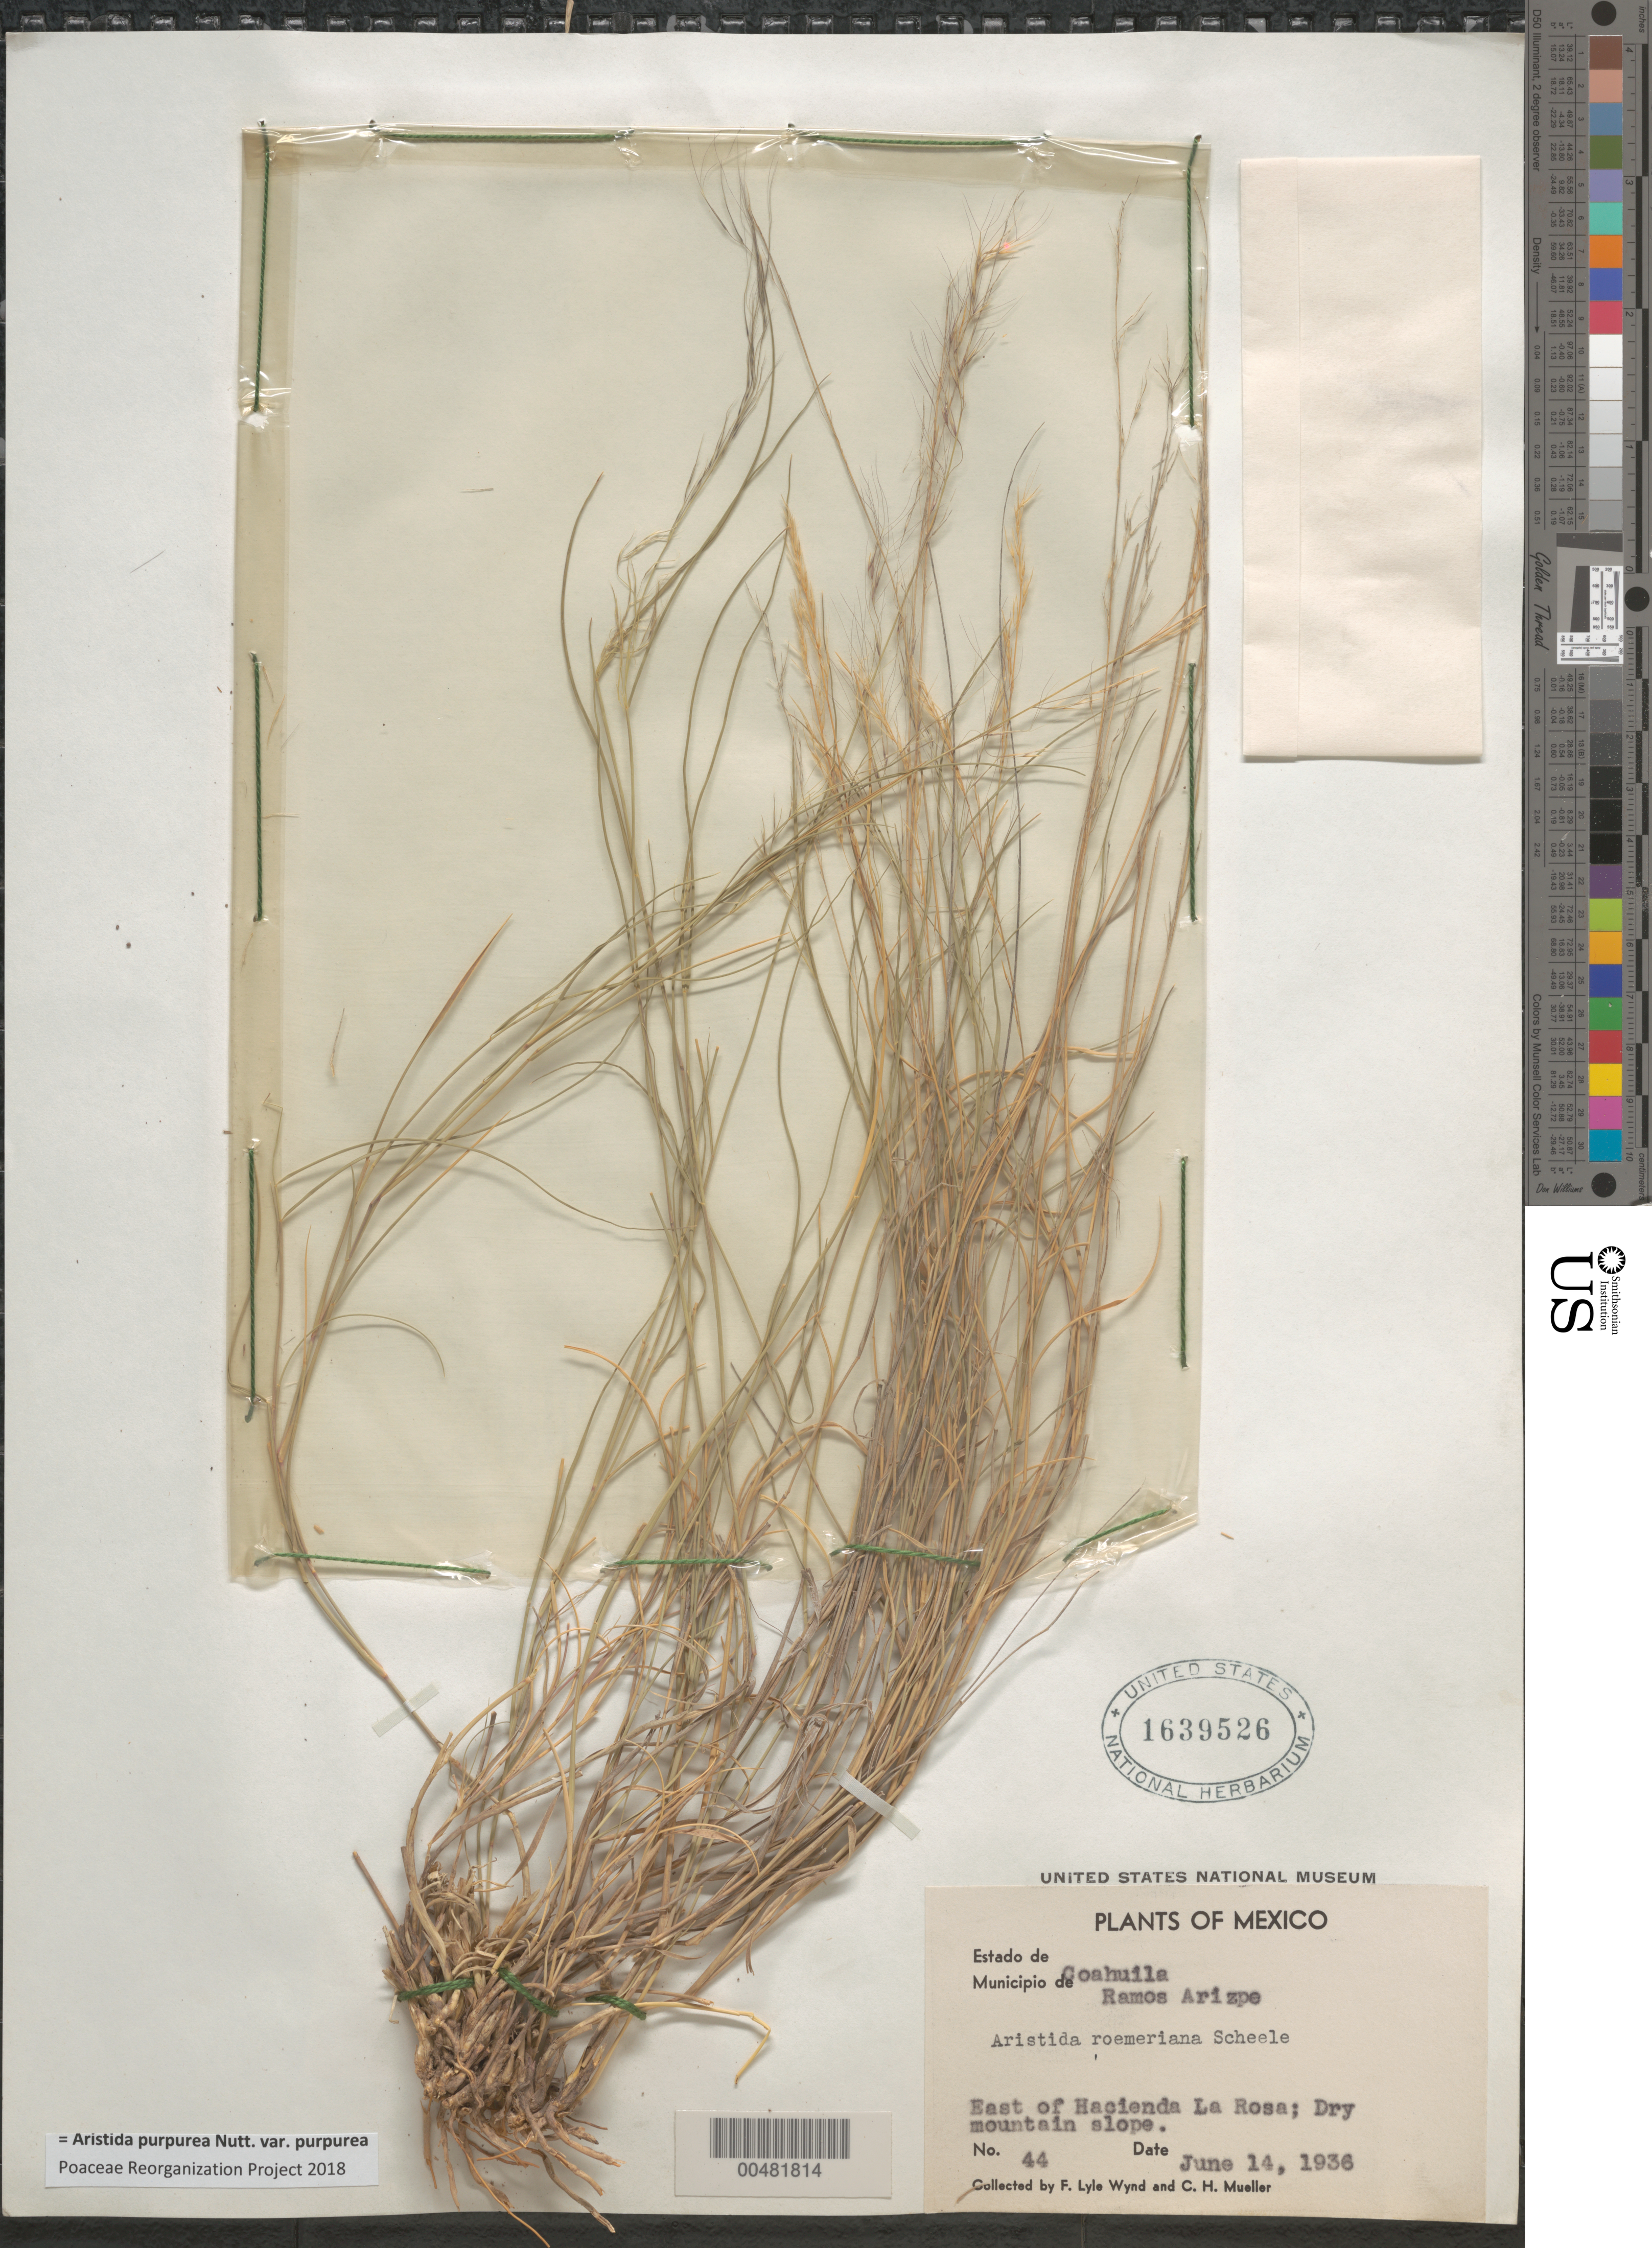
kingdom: Plantae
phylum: Tracheophyta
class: Liliopsida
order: Poales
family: Poaceae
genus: Aristida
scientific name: Aristida purpurea var. purpurea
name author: Nutt.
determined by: Poaceae Reorganization Project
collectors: F. L. Wynd & C. H. Muller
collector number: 44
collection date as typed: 14 Jun 1936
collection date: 1936-06-14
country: Mexico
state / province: Coahuila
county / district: Ramos Arizpe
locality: E of Hacienda La Rosa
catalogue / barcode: US 1639526